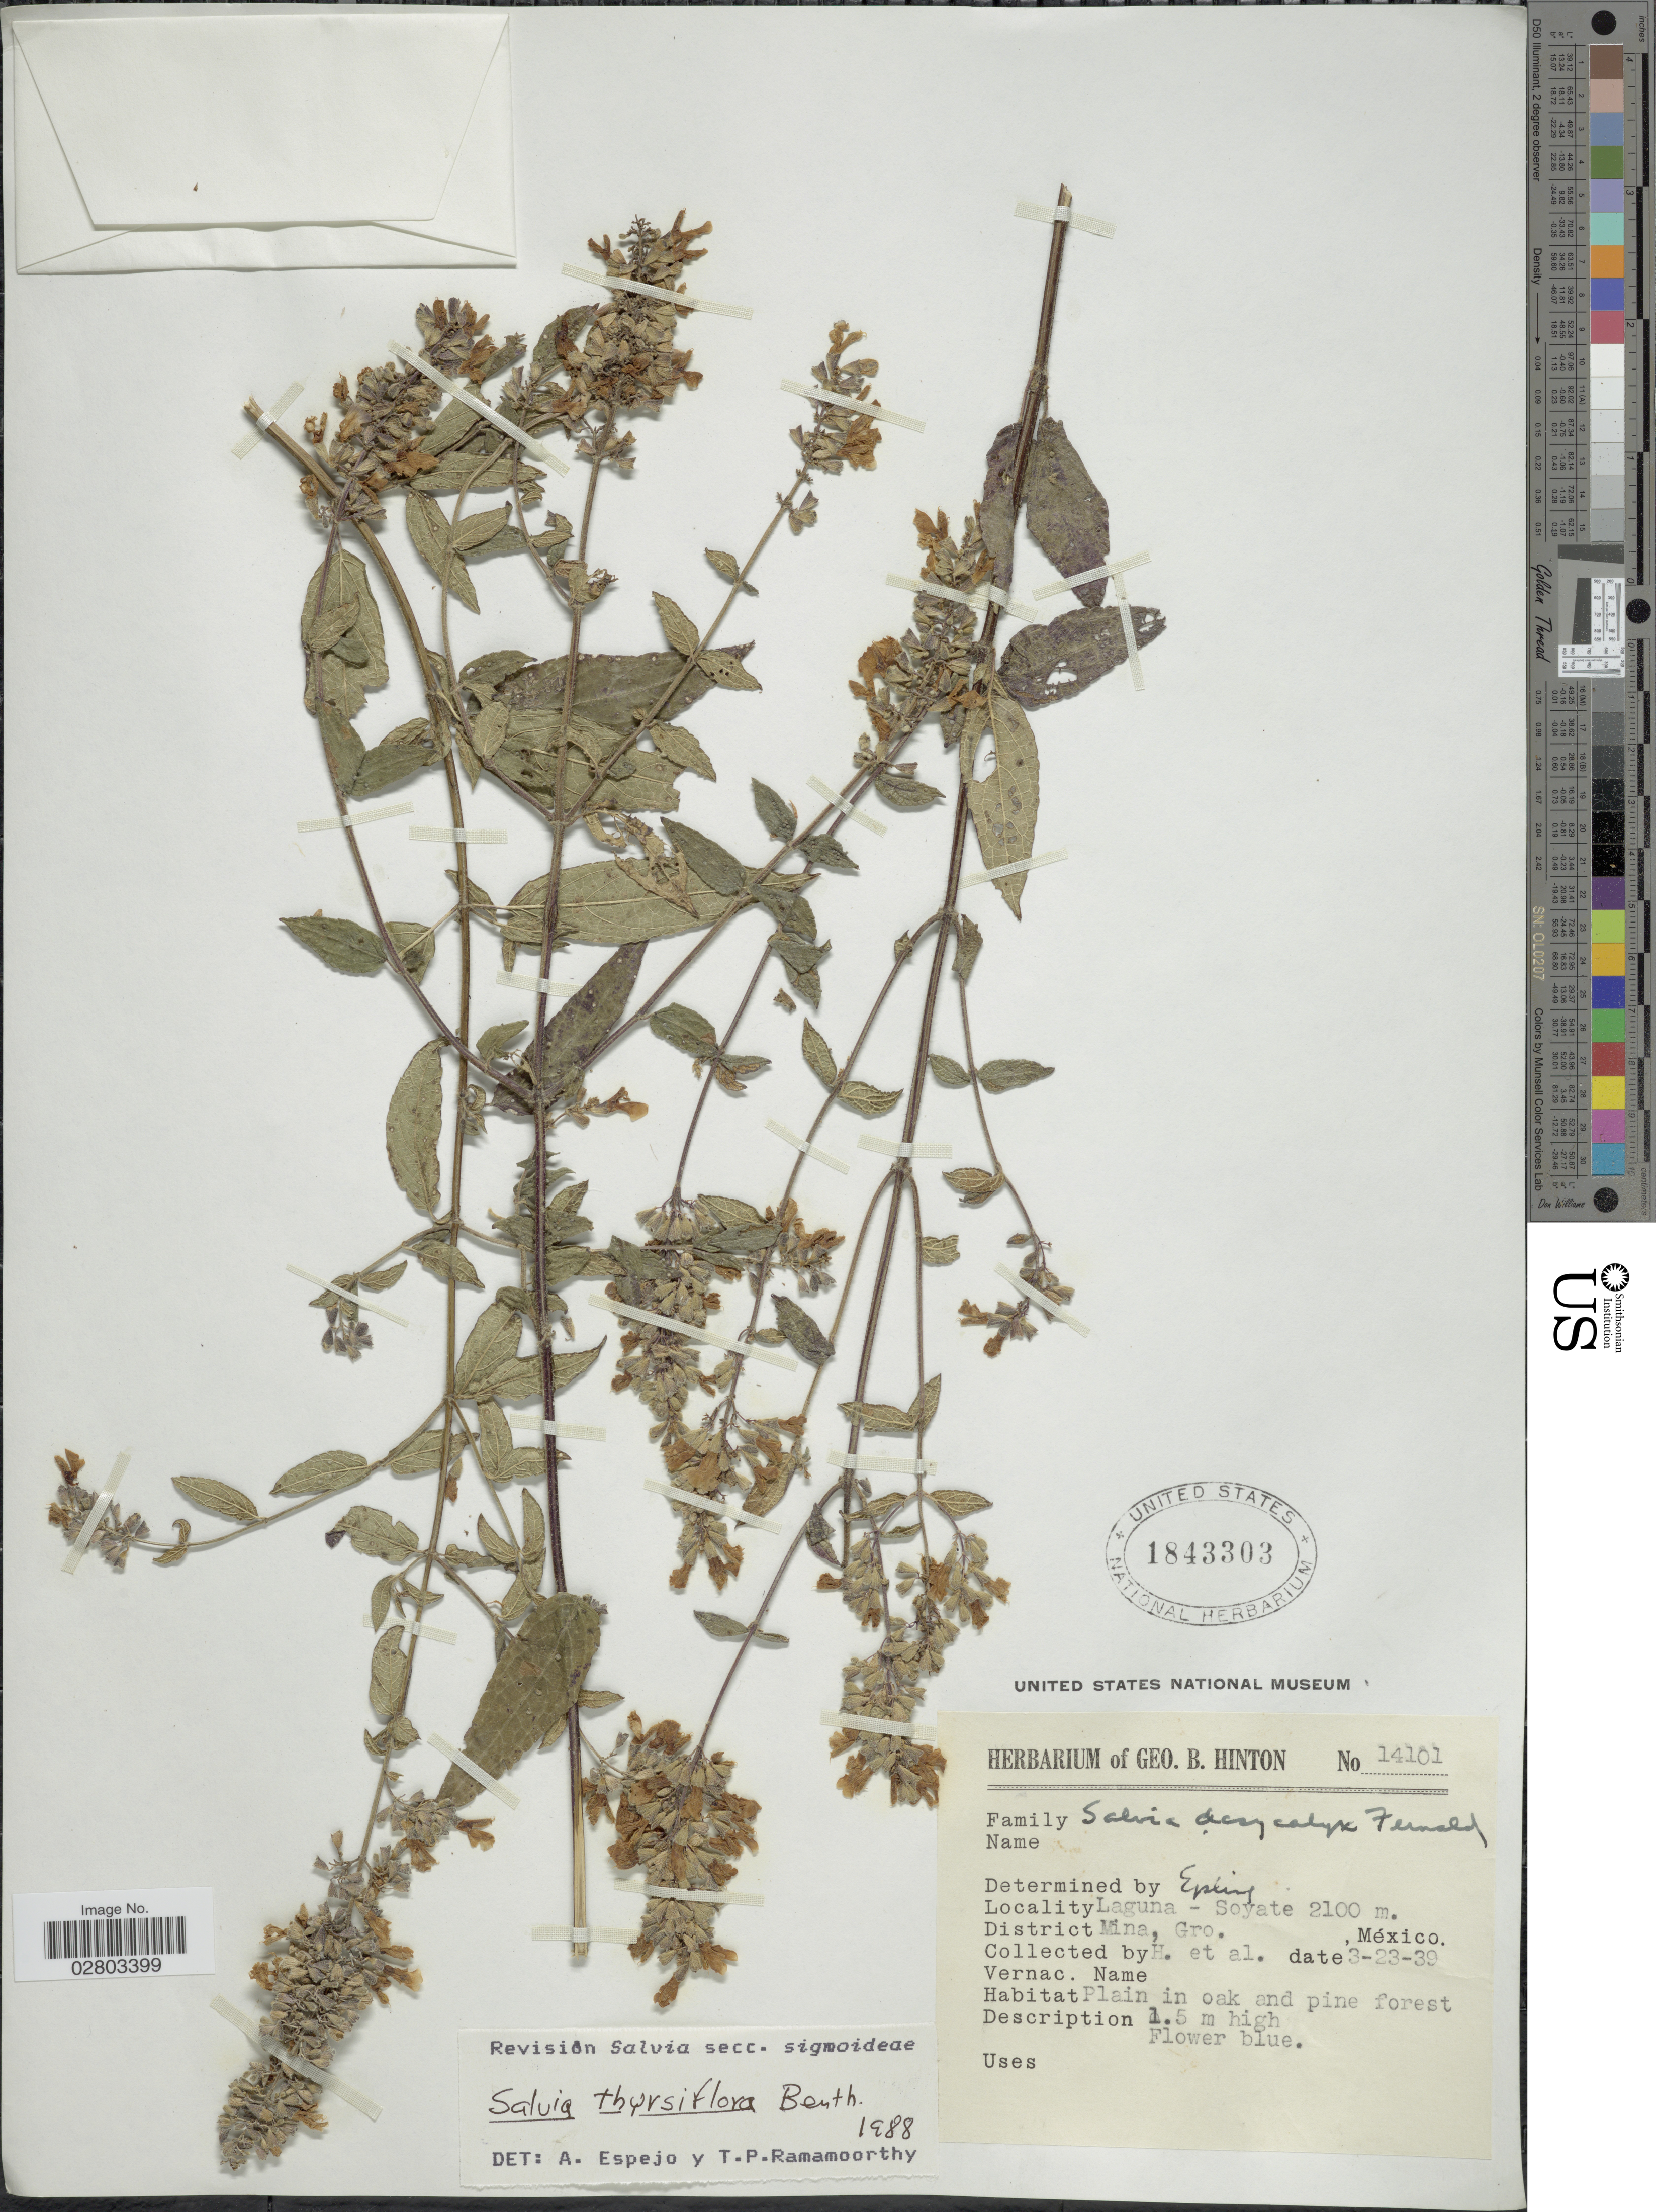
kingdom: Plantae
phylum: Tracheophyta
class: Magnoliopsida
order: Lamiales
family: Lamiaceae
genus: Salvia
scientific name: Salvia thyrsiflora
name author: Benth.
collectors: G. B. Hinton & et al.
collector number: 14101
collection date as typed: Transcribed d/m/y: 23/3/39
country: Mexico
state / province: Guerrero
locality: Laguna-Soyate, District Mina, Gro.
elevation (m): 2100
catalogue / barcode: US 1843303